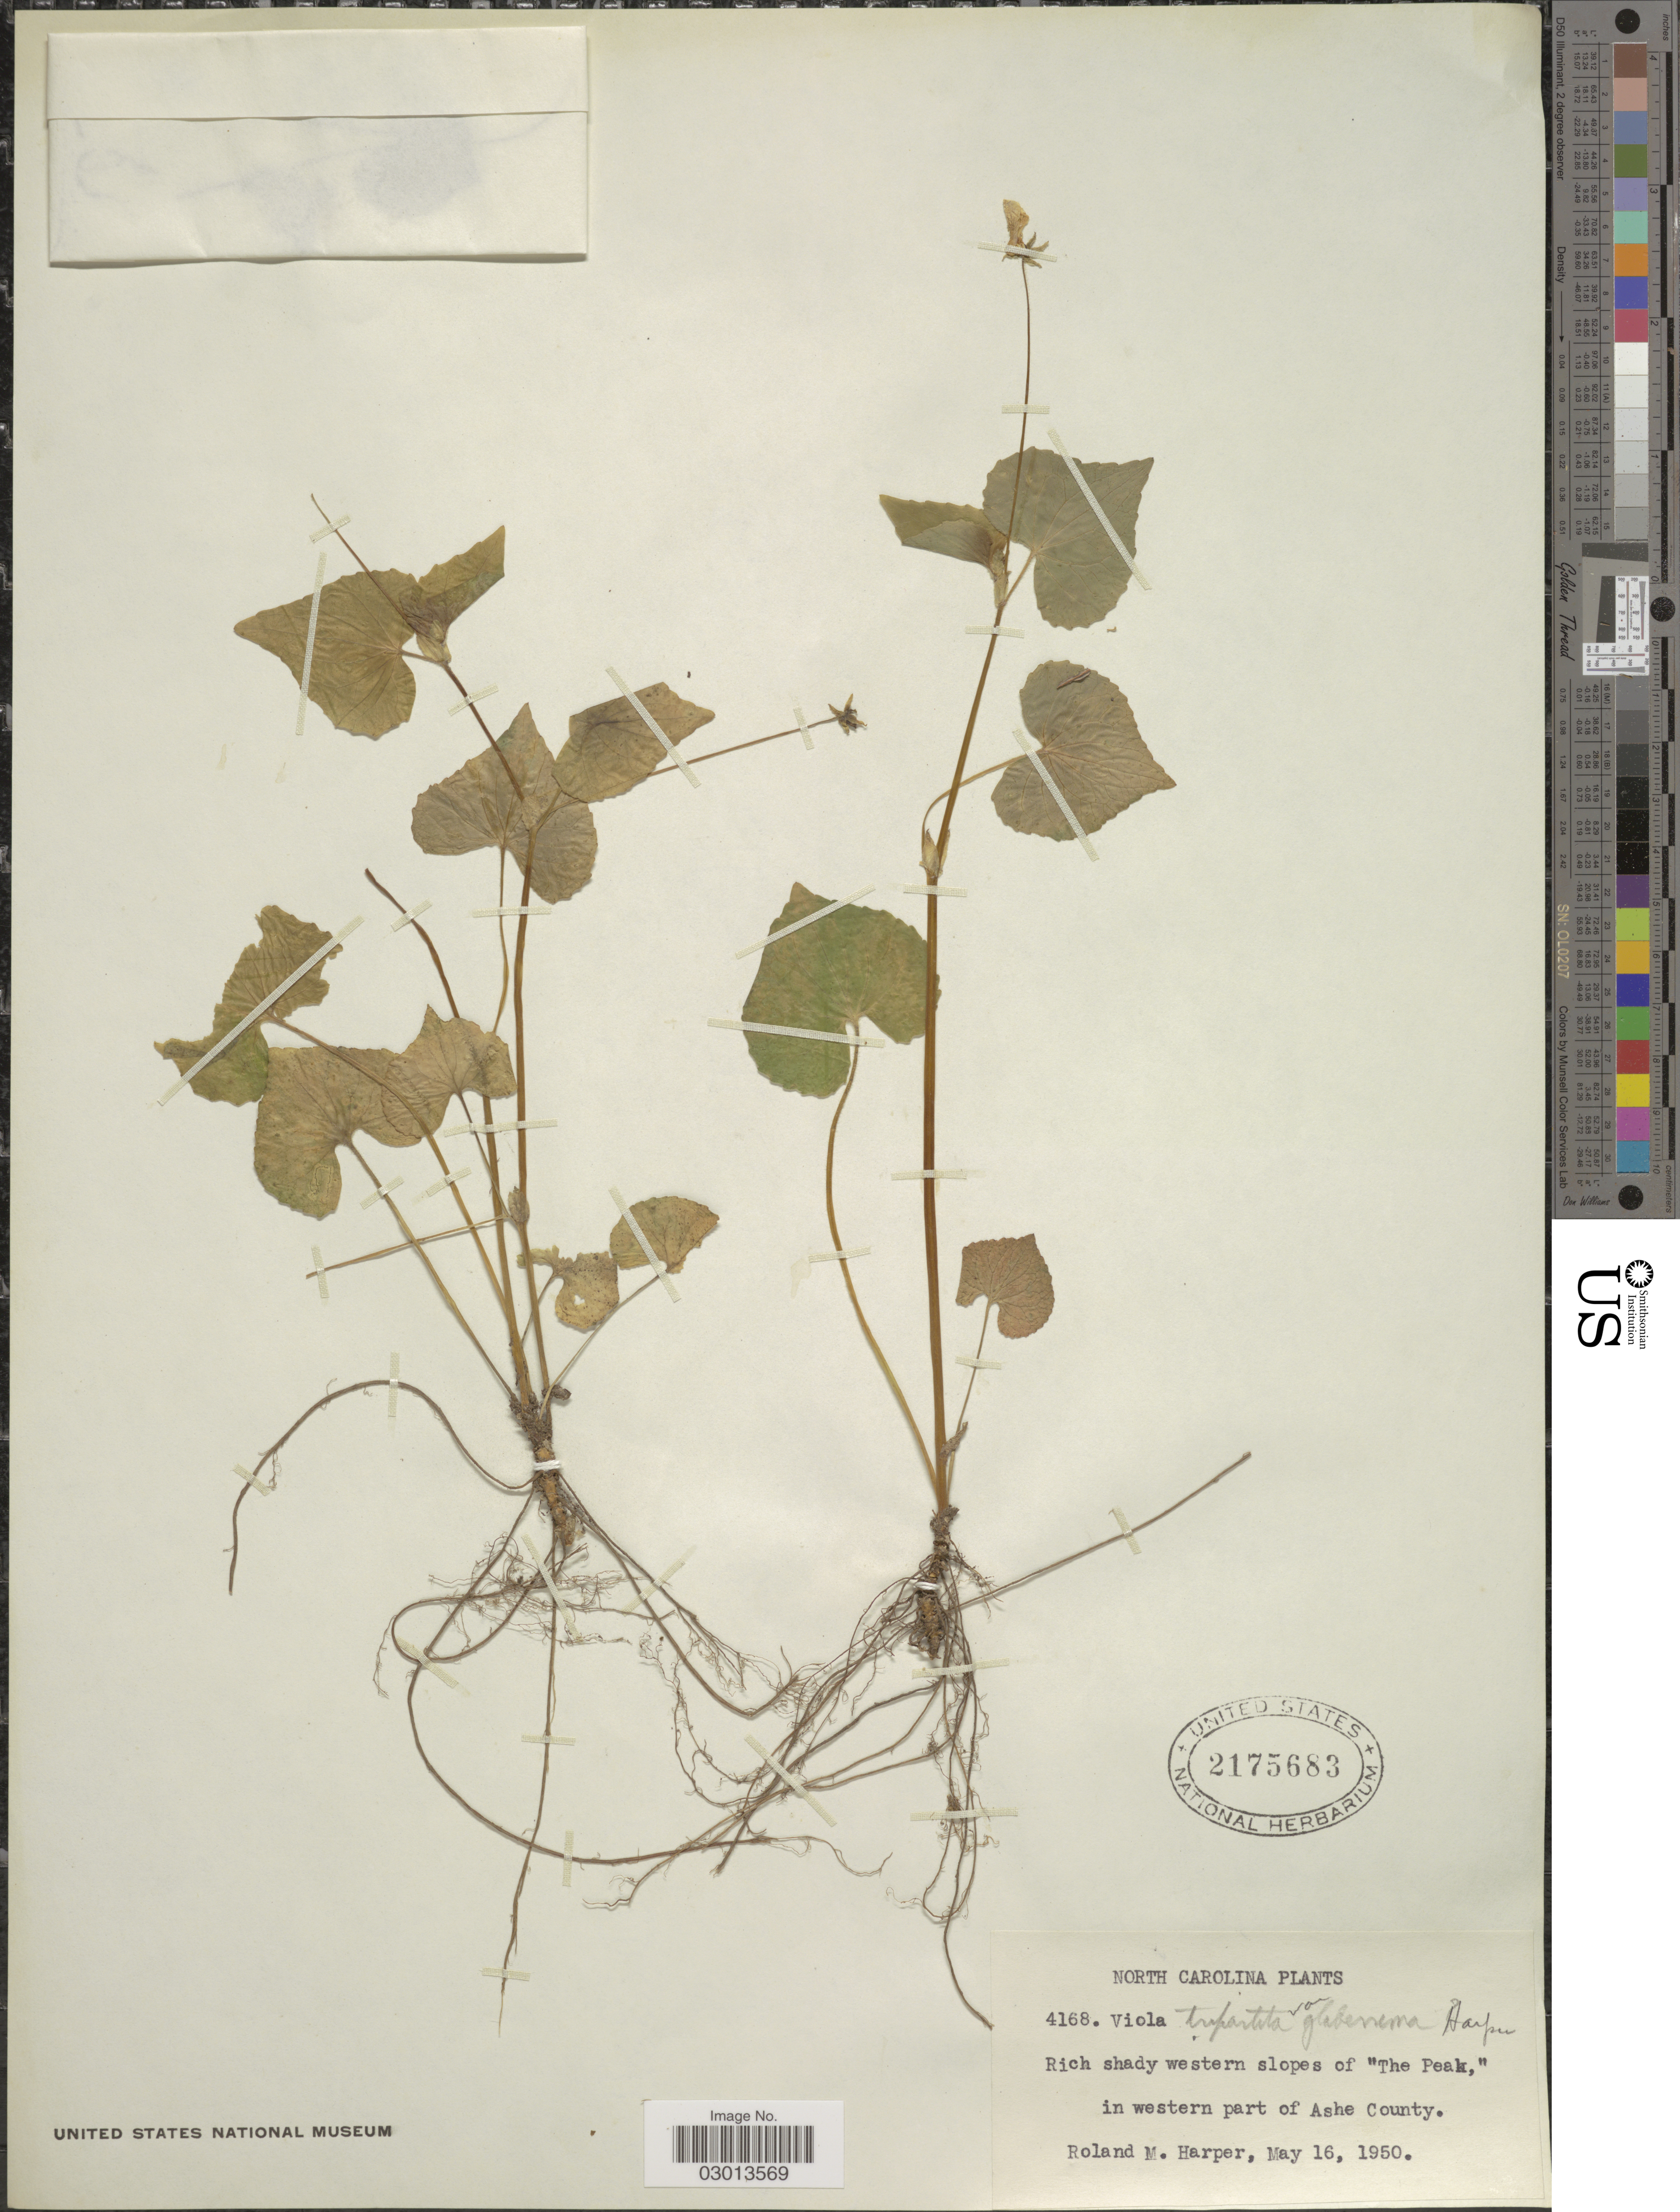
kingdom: Plantae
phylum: Tracheophyta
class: Magnoliopsida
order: Malpighiales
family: Violaceae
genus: Viola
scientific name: Viola pensylvanica var. leiocarpa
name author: (Fernald & Wiegand) Fernald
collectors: R. M. Harper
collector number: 4168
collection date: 1950-05-16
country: United States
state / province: North Carolina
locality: Western slopes of "The Peak," in western part of Ashe County.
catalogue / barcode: US 2175683